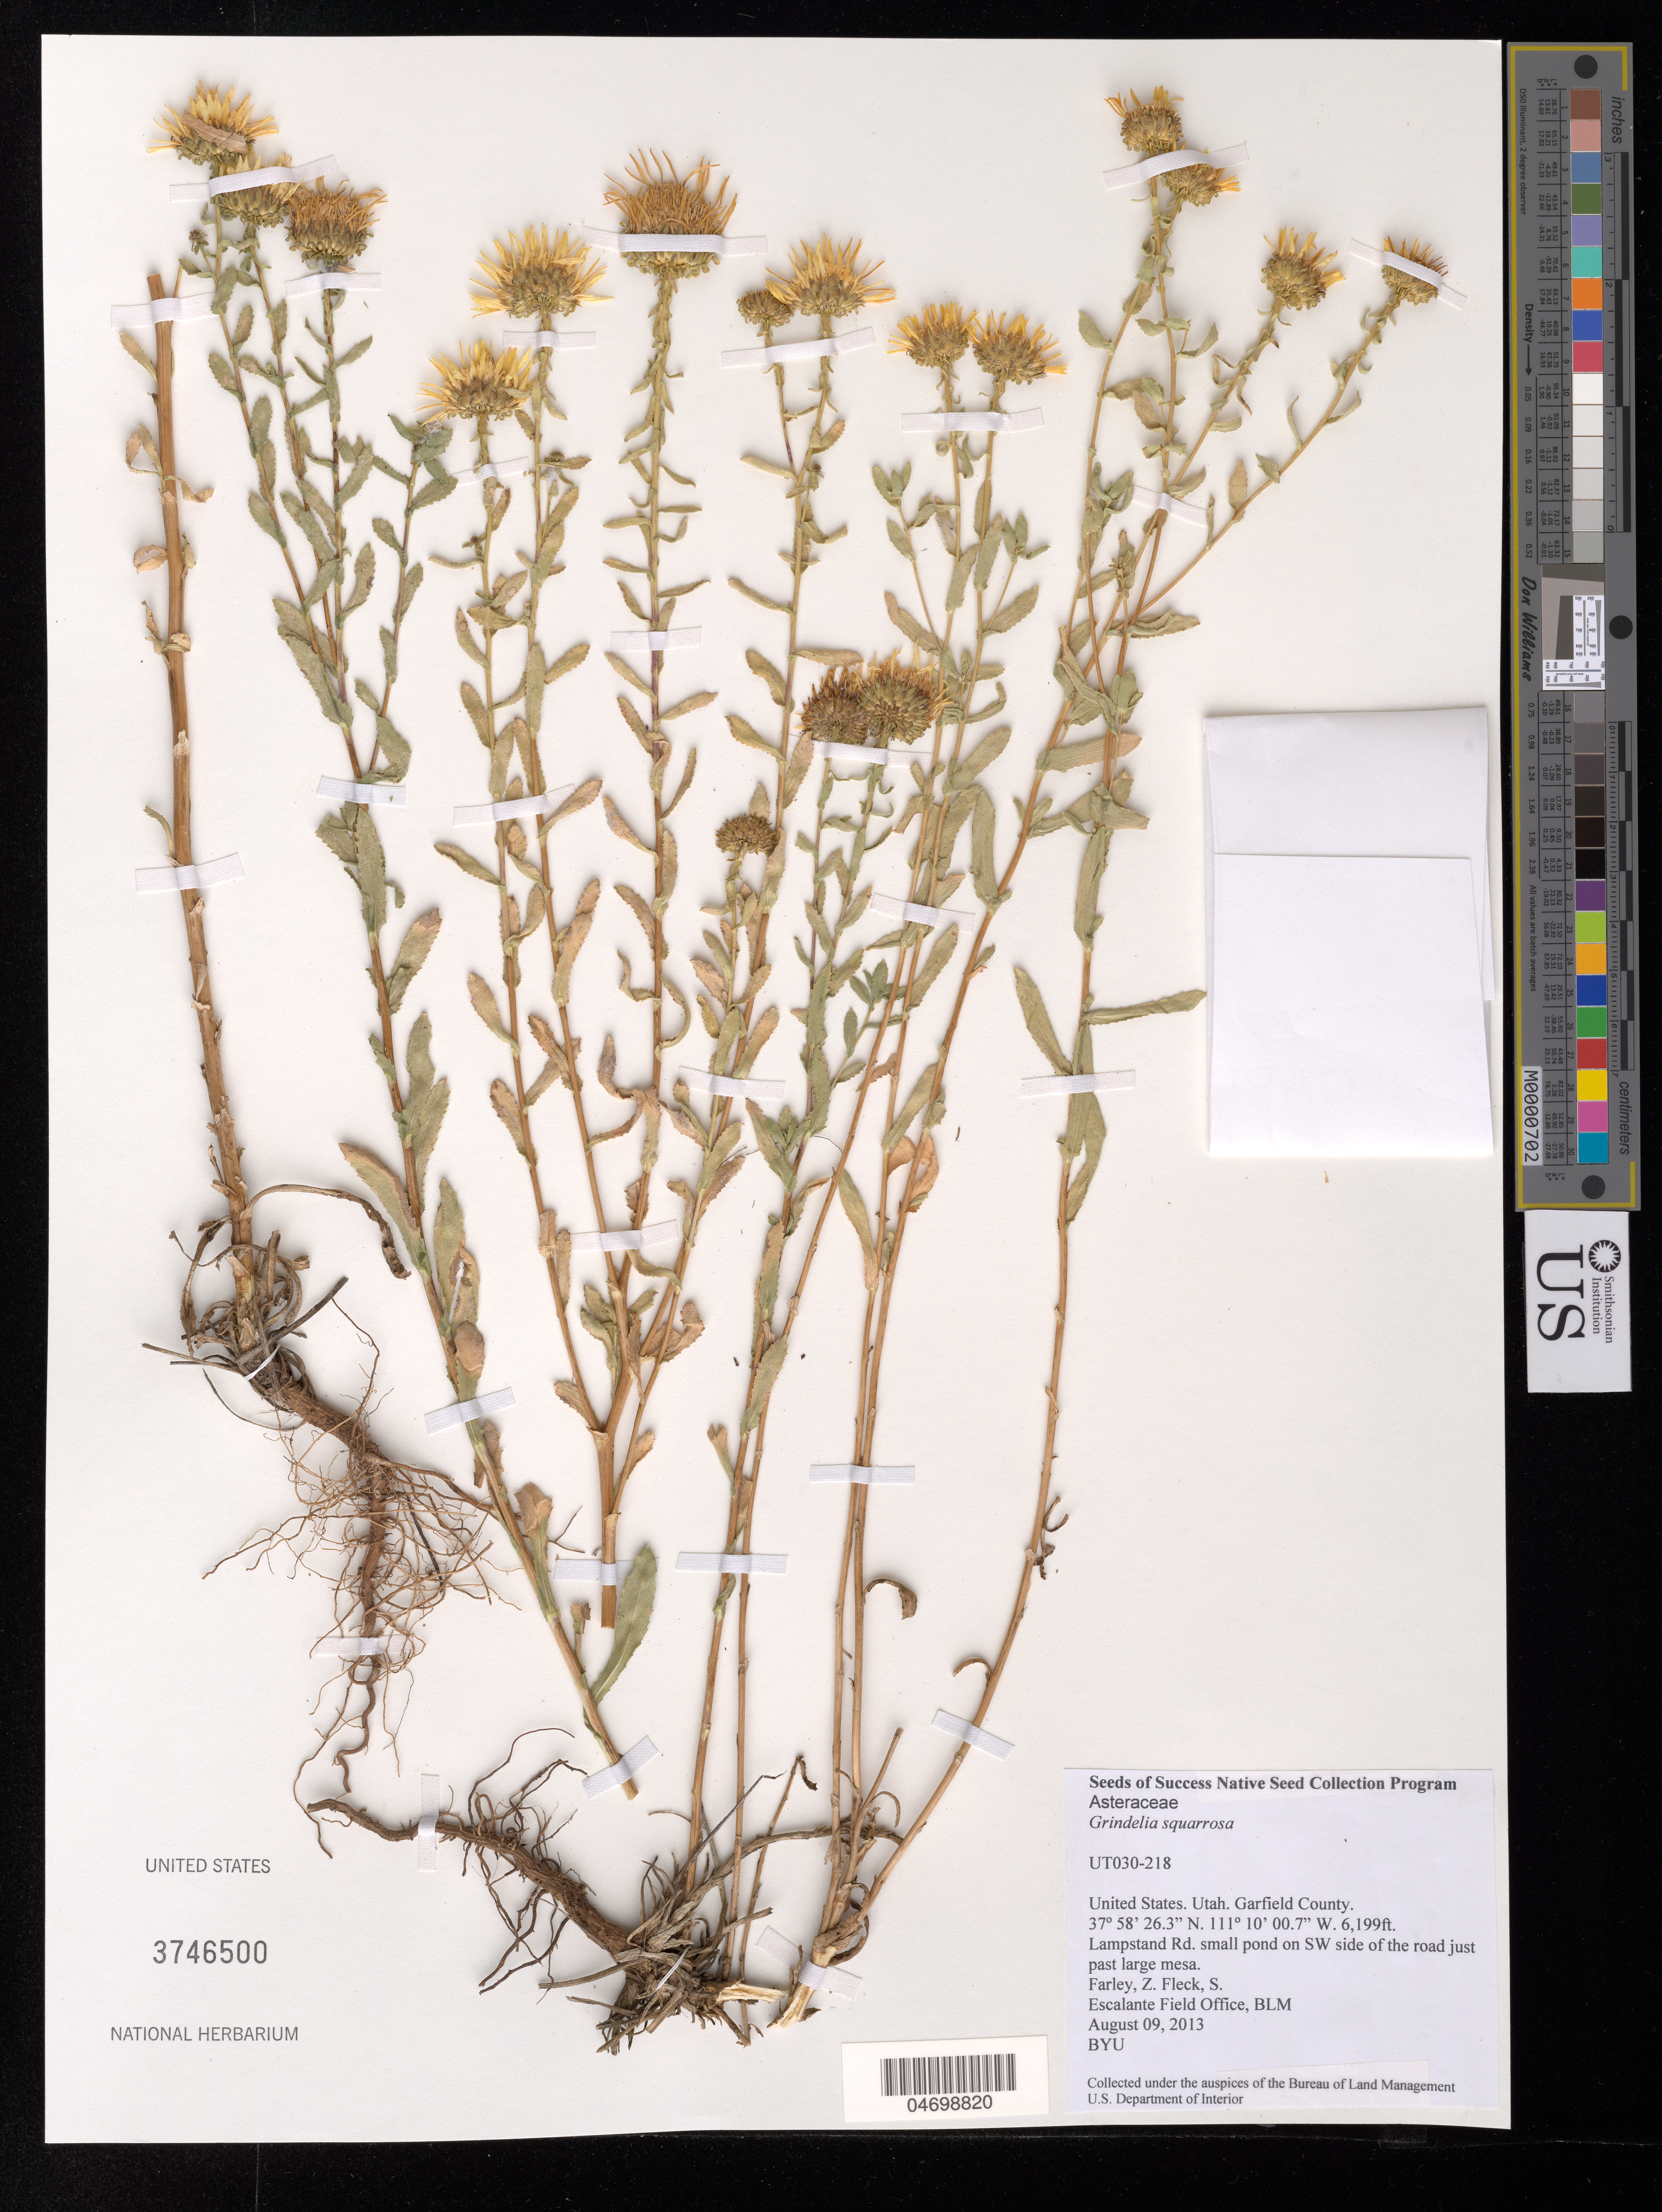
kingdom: Plantae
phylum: Tracheophyta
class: Magnoliopsida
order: Asterales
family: Asteraceae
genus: Grindelia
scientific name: Grindelia squarrosa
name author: (Pursh) Dunal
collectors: Z. Farley & S. Fleck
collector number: UT030-218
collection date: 2013-08-09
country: United States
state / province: Utah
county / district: Garfield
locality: Lampstand Rd. small pond on SW side of the road just past large mesa.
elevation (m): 1889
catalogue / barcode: US 3746500